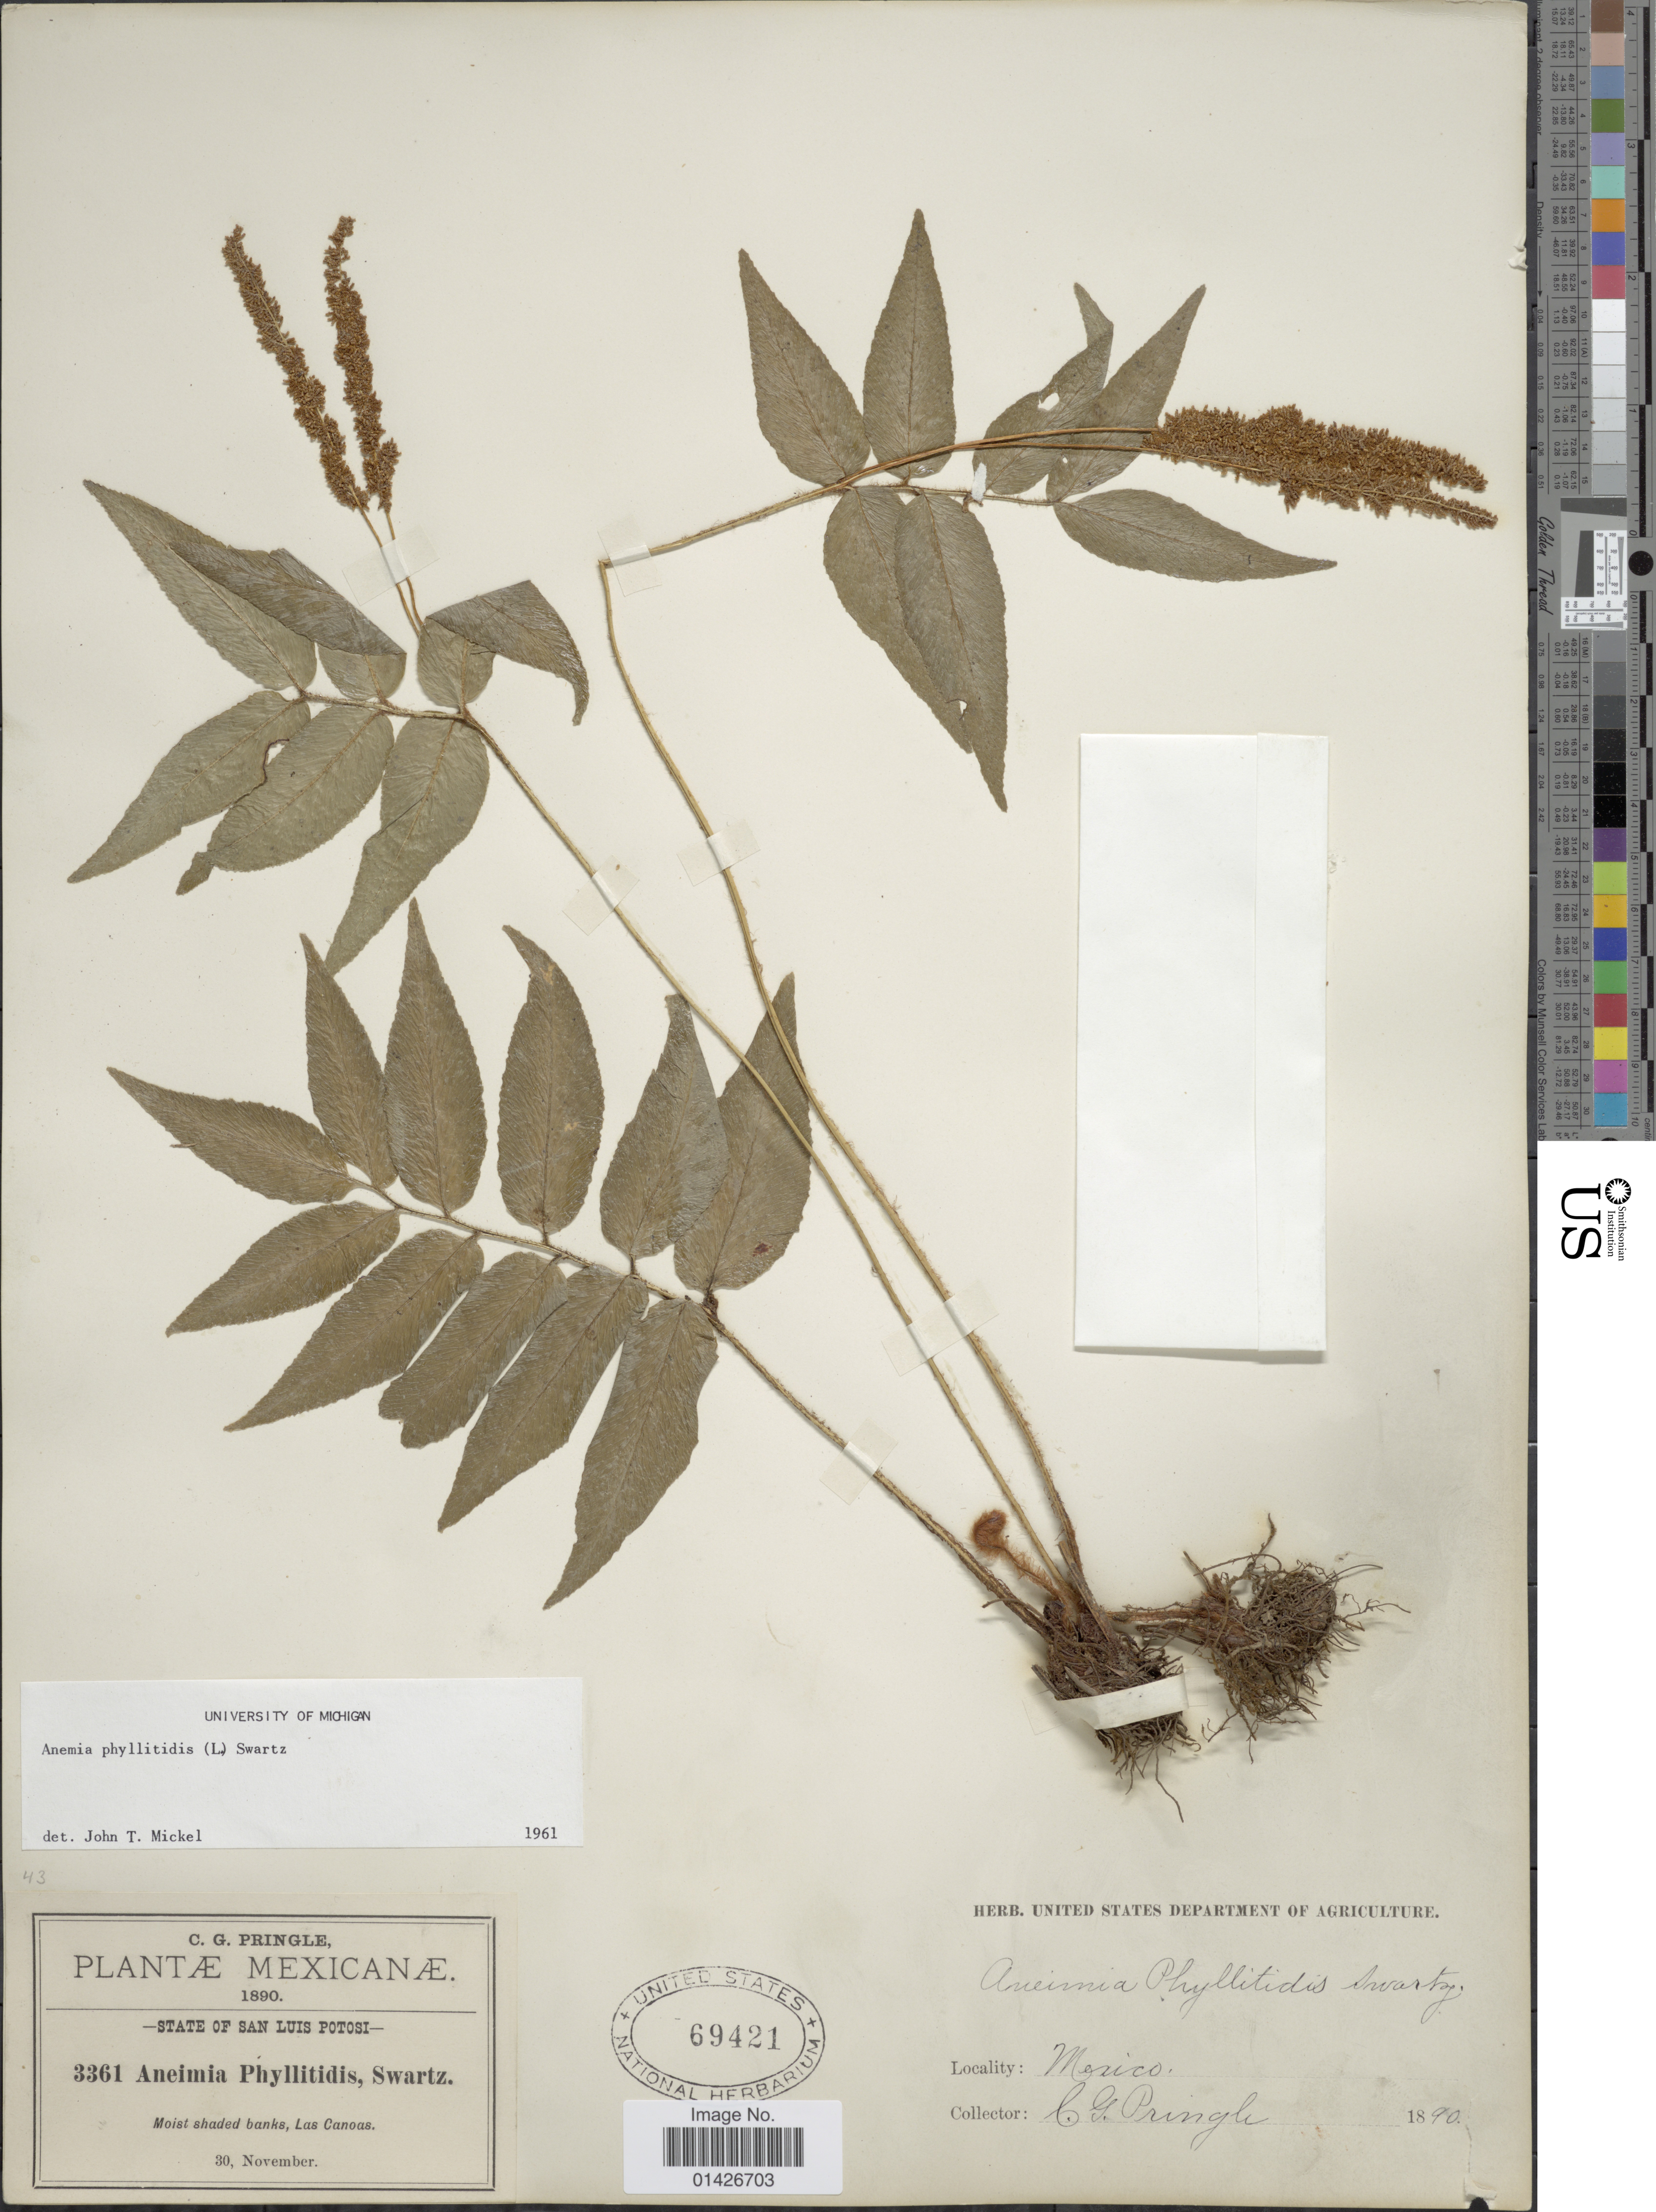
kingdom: Plantae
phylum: Tracheophyta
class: Polypodiopsida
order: Schizaeales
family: Anemiaceae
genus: Anemia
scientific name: Anemia phyllitidis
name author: (L.) Sw.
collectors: C. G. Pringle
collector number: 3361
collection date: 1890-11-30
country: Mexico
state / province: San Luis Potosí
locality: Mosi shaded banks, las Canoas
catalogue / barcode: US 69421